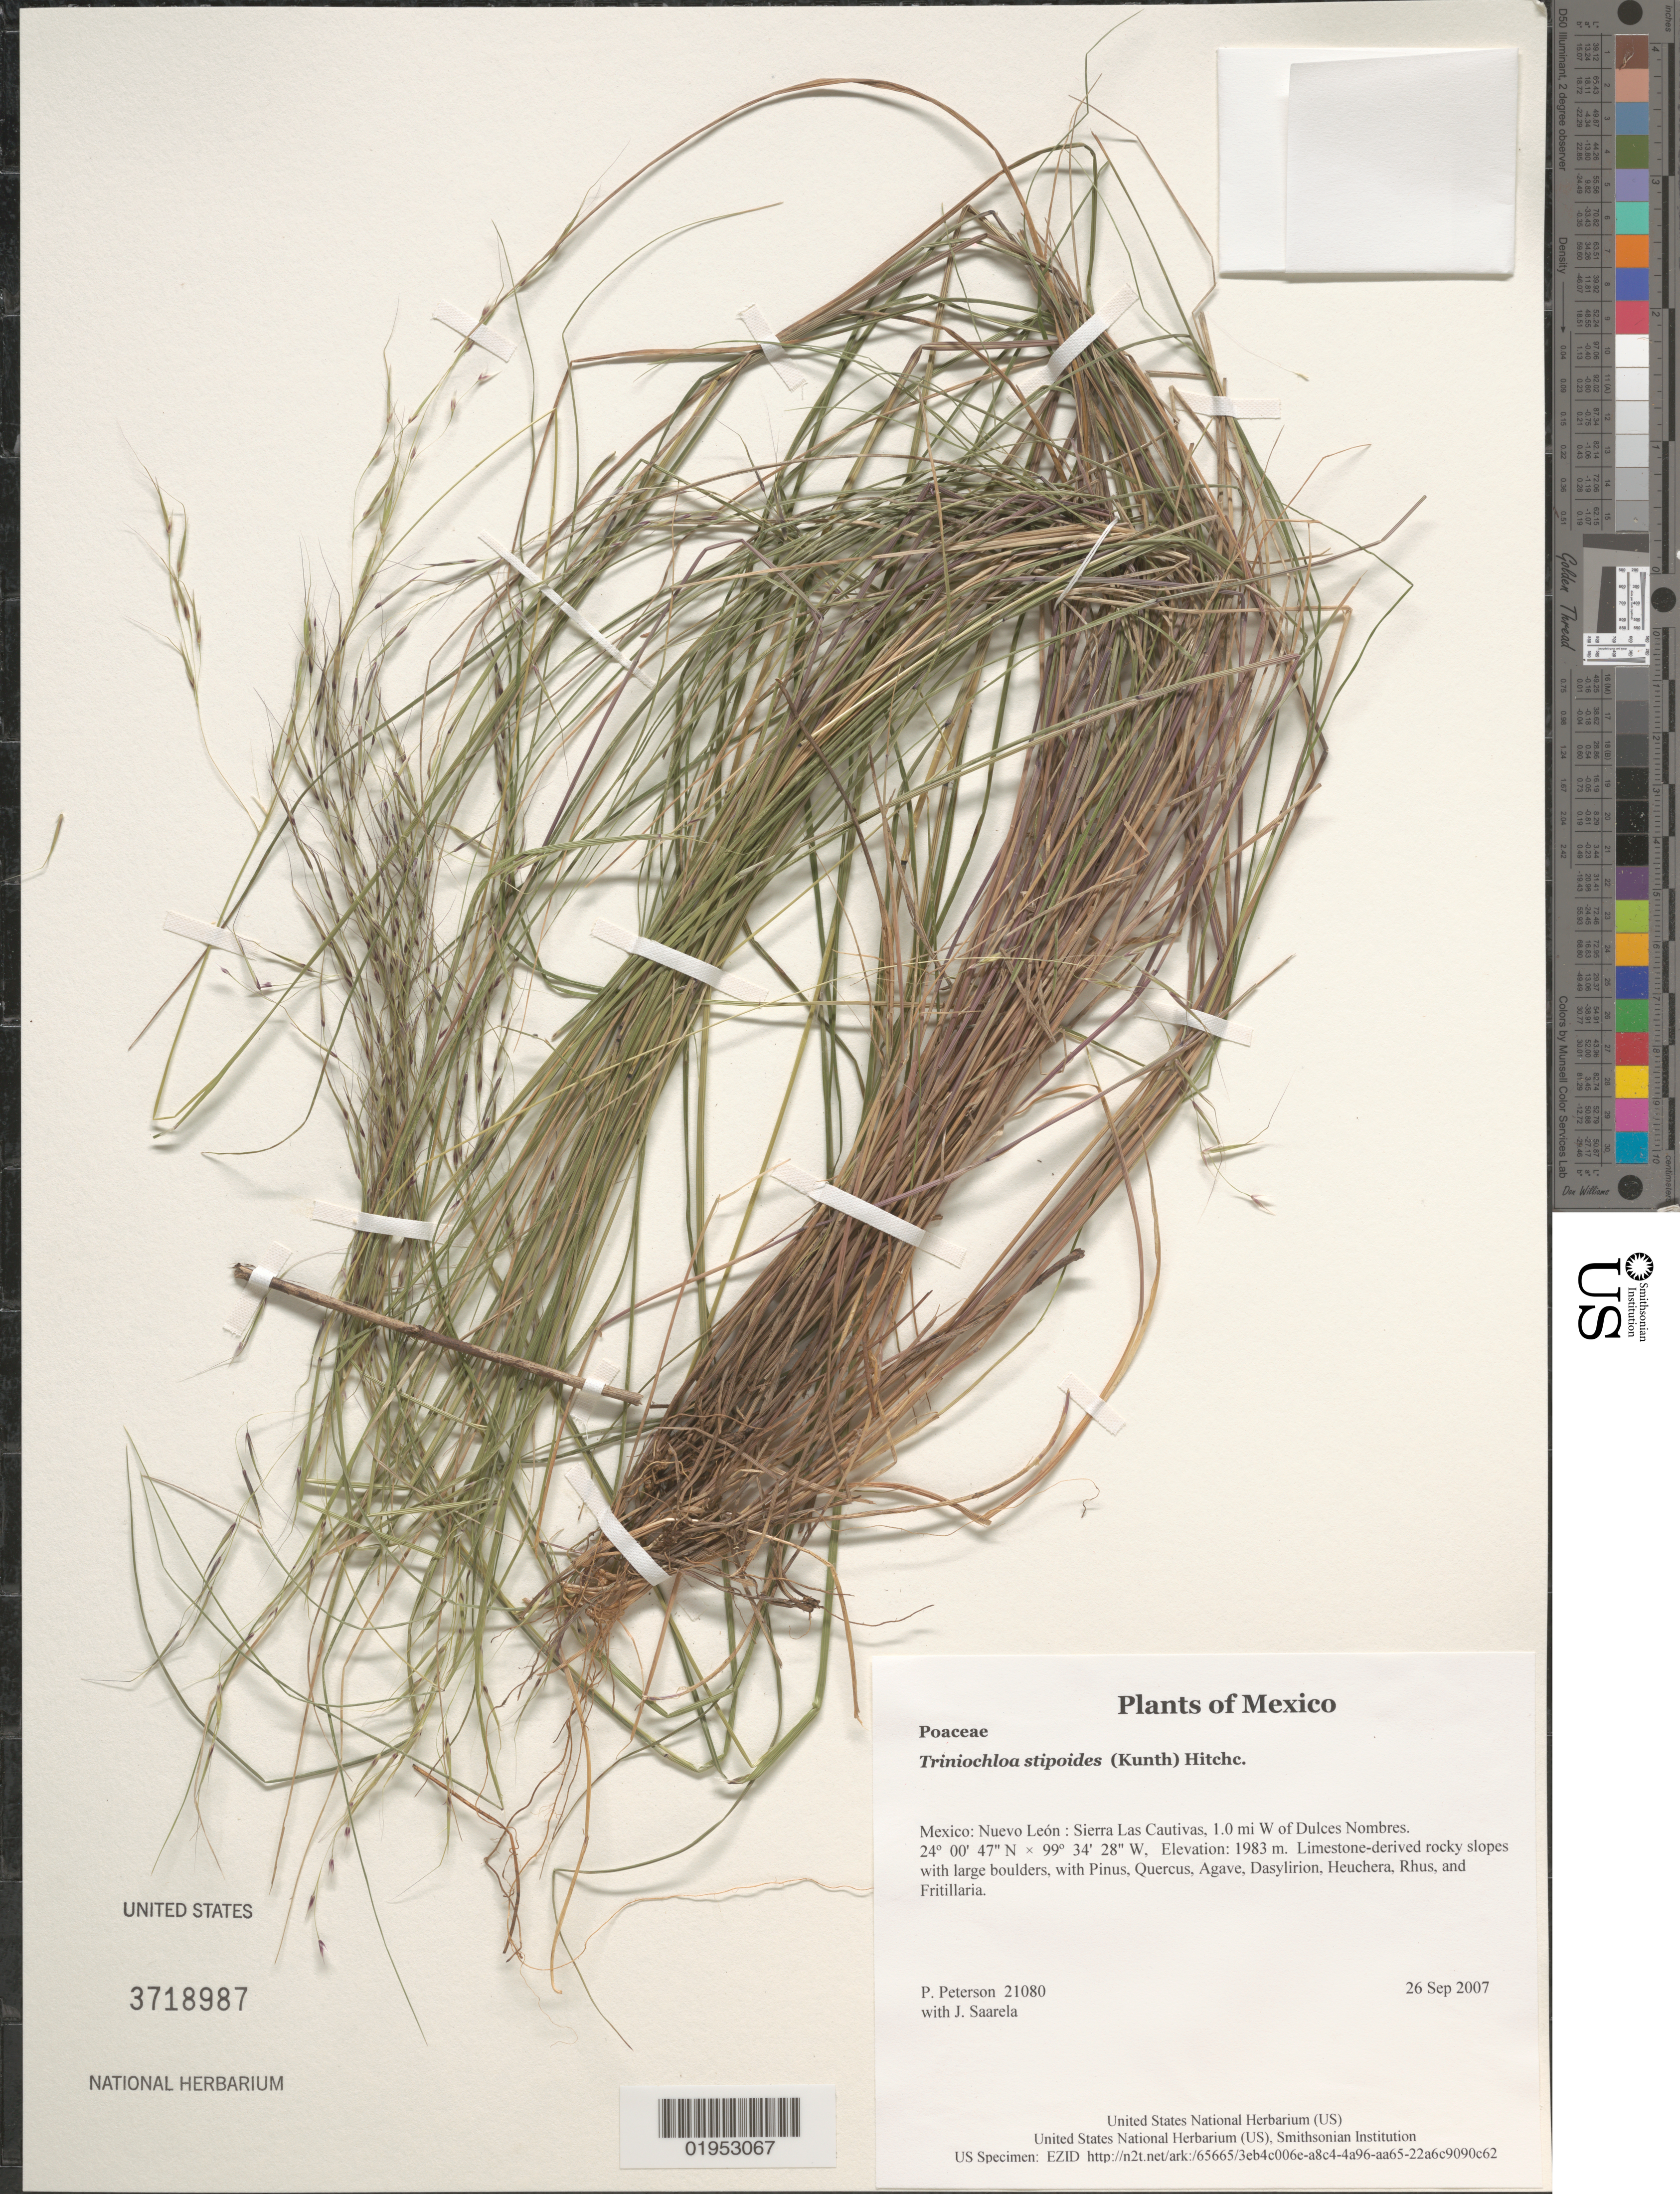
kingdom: Plantae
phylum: Tracheophyta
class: Liliopsida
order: Poales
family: Poaceae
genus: Triniochloa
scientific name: Triniochloa stipoides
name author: (Kunth) Hitchc.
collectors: P. M. Peterson & J. Saarela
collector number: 21080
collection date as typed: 26 Sep 2007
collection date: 2007-09-26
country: Mexico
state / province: Nuevo León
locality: Sierra Las Cautivas, 1.0 mi W of Dulces Nombres.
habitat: Limestone-derived rocky slopes with large boulders, with Pinus, Quercus, Agave, Dasylirion, Heuchera, Rhus, and Fritillaria.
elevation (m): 1983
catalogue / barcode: US 3718987